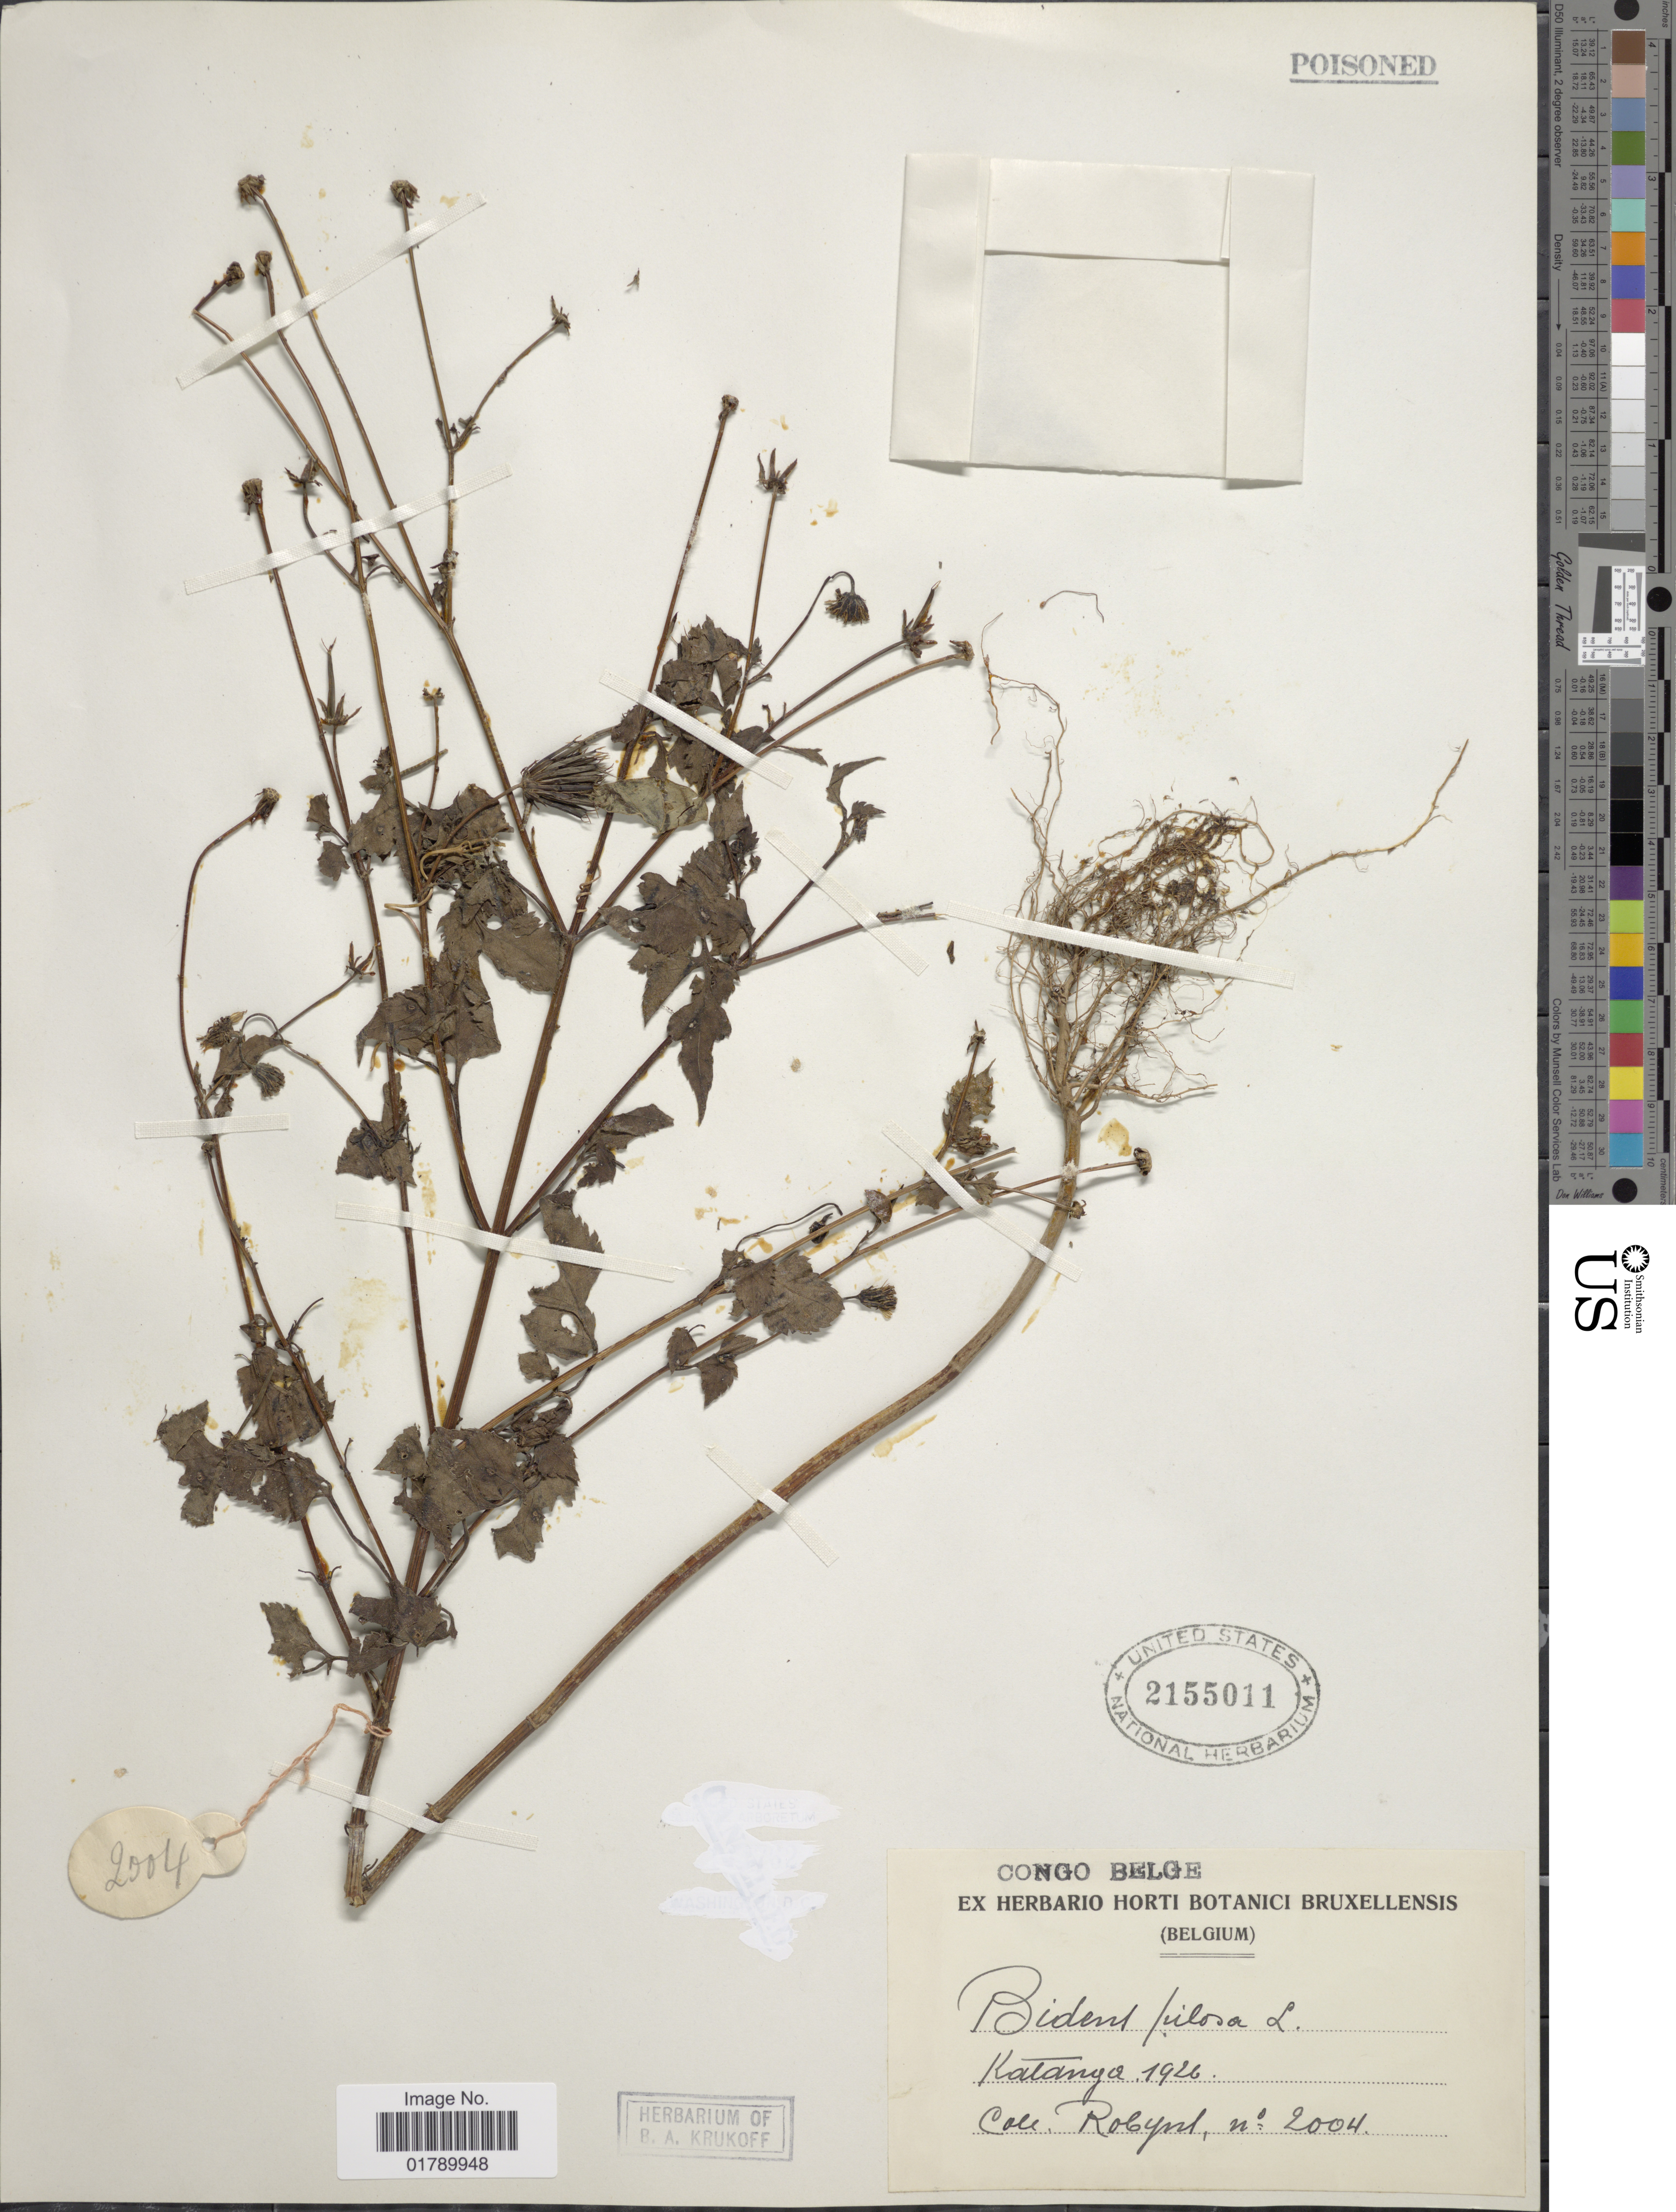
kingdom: Plantae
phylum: Tracheophyta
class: Magnoliopsida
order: Asterales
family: Asteraceae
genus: Bidens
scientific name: Bidens pilosa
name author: L.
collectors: -. Robyns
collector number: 2004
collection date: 1926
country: Congo, Democratic Republic of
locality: Katanga, Congo Belge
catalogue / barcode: US 2155011